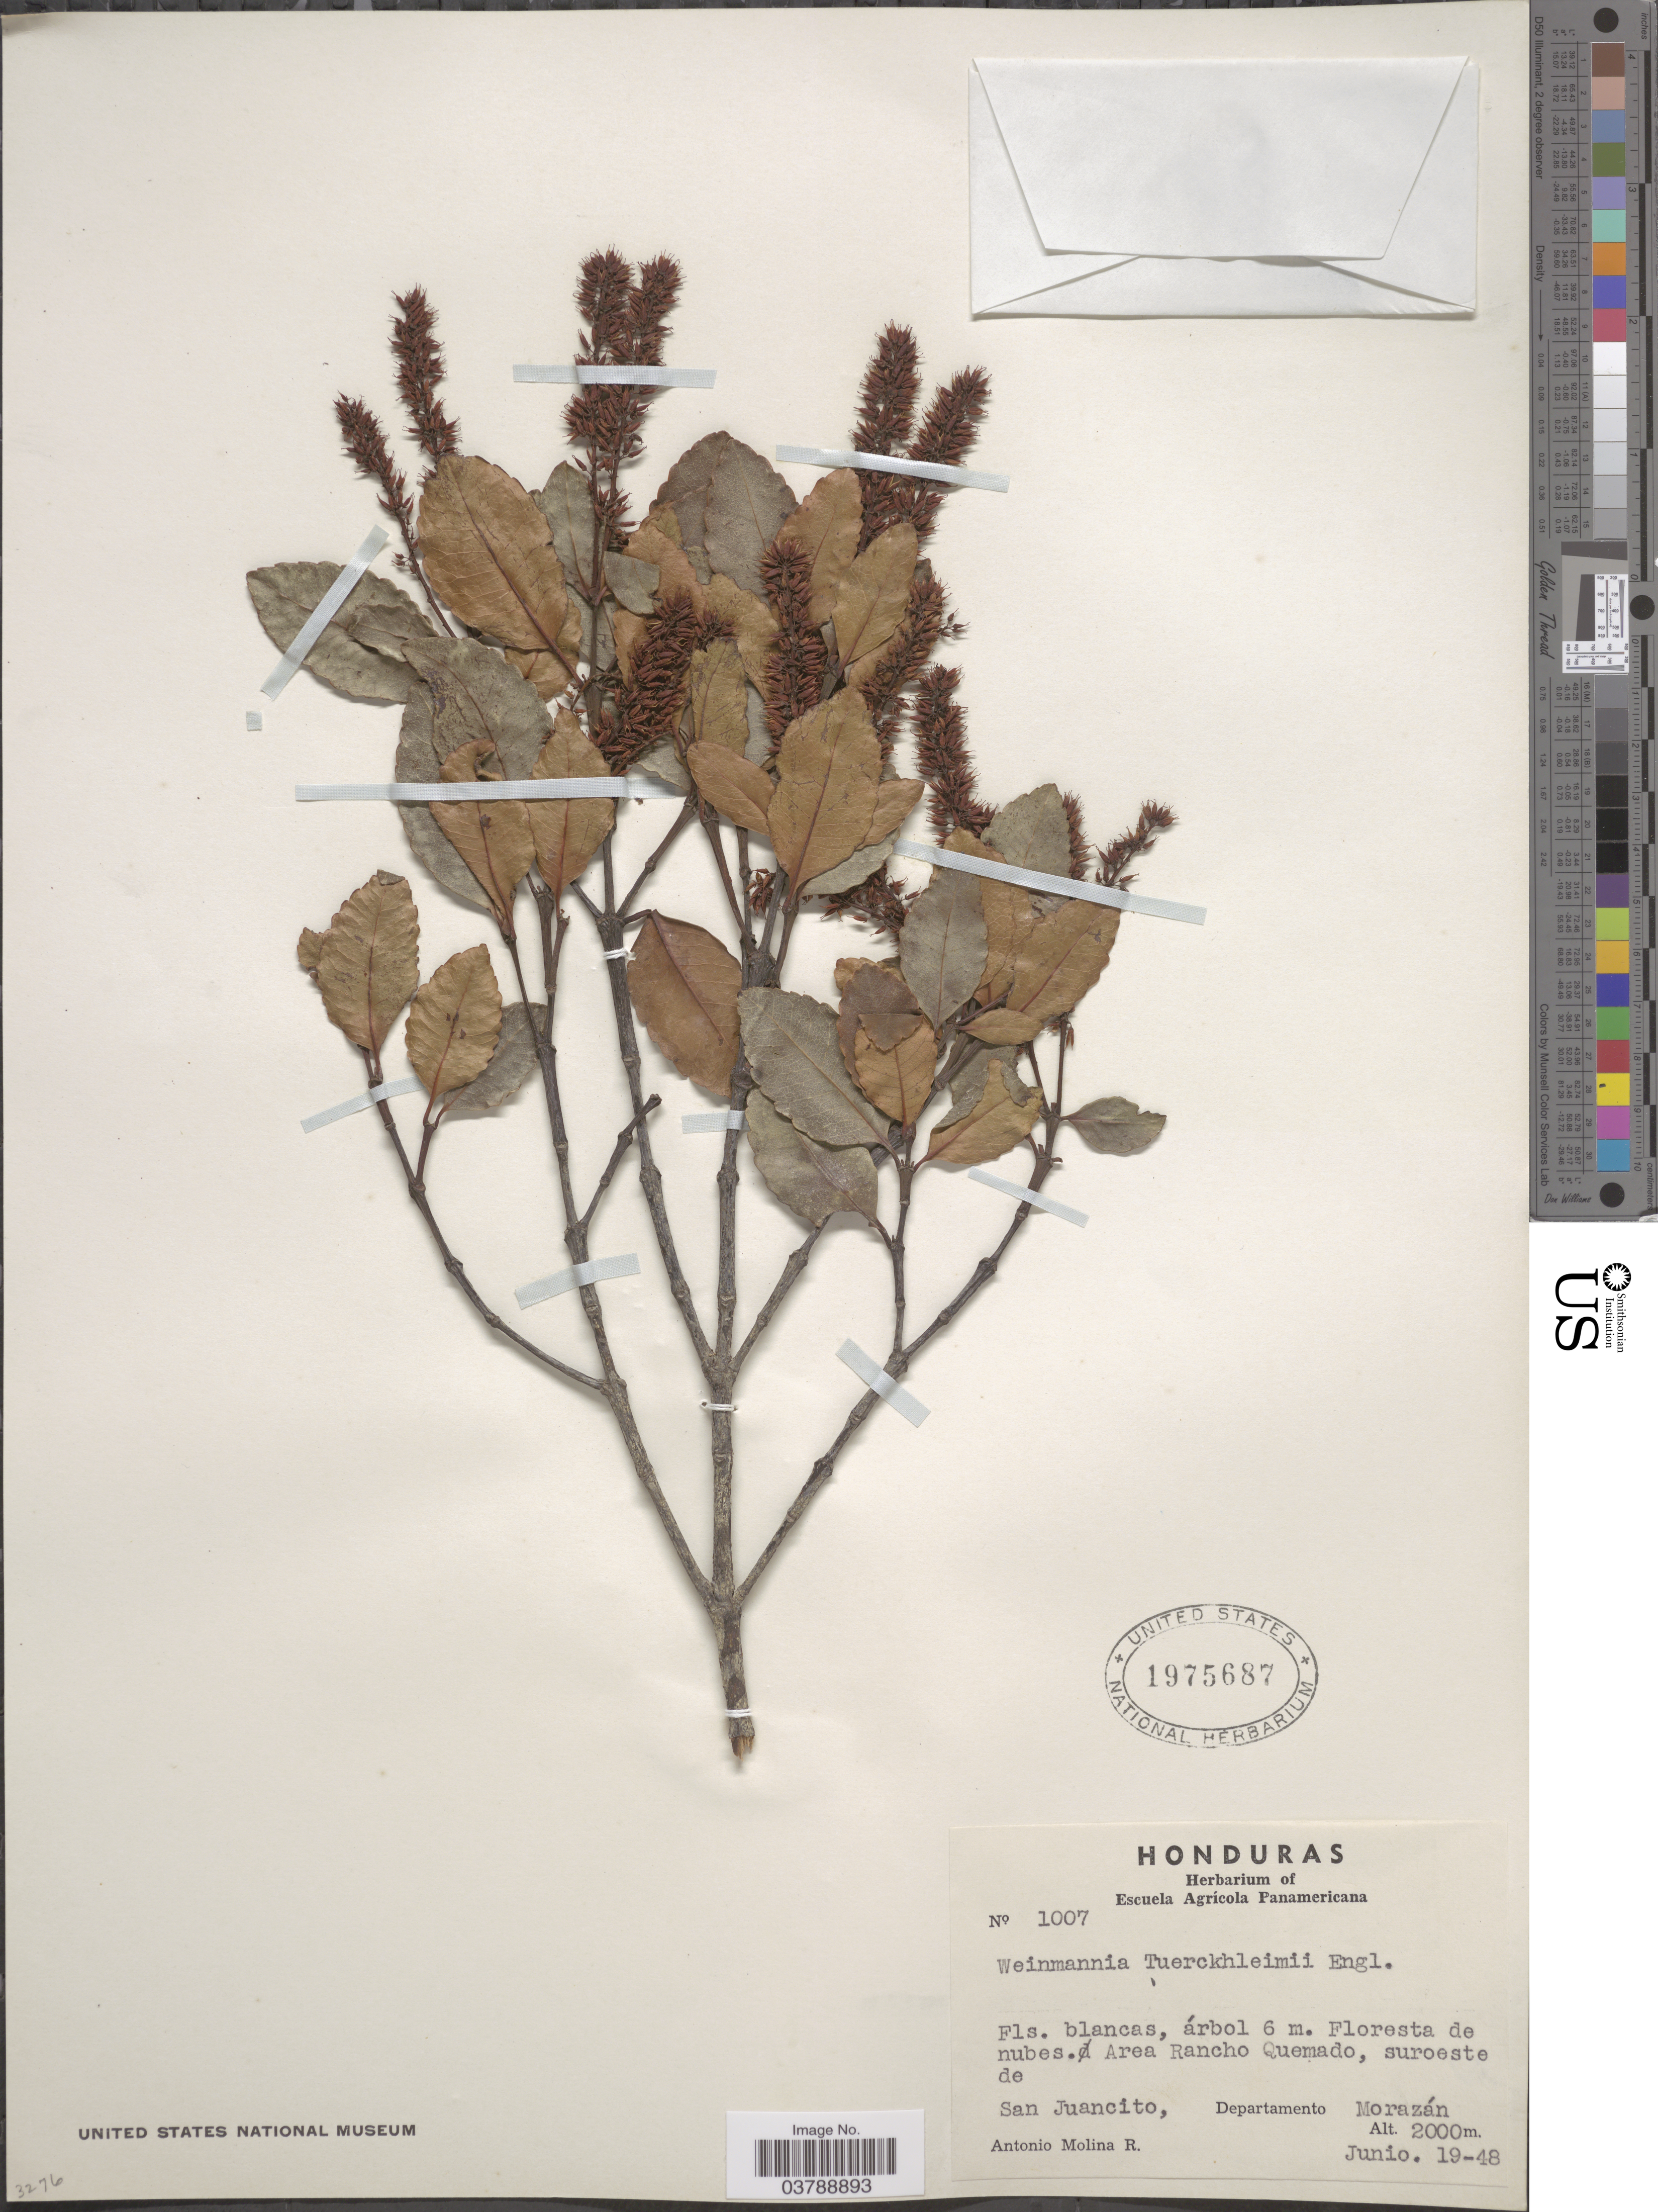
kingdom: Plantae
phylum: Tracheophyta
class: Magnoliopsida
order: Oxalidales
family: Cunoniaceae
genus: Weinmannia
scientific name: Weinmannia tuerckheimeii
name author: Engl.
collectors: A. Molina R.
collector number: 1007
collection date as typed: Transcribed d/m/y: 19/6/48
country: Honduras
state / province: Fco. Morazán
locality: Area Rancho Quemado, suroeste de San Juancito, Departamento Morazán.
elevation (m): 2000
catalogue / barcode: US 1975687